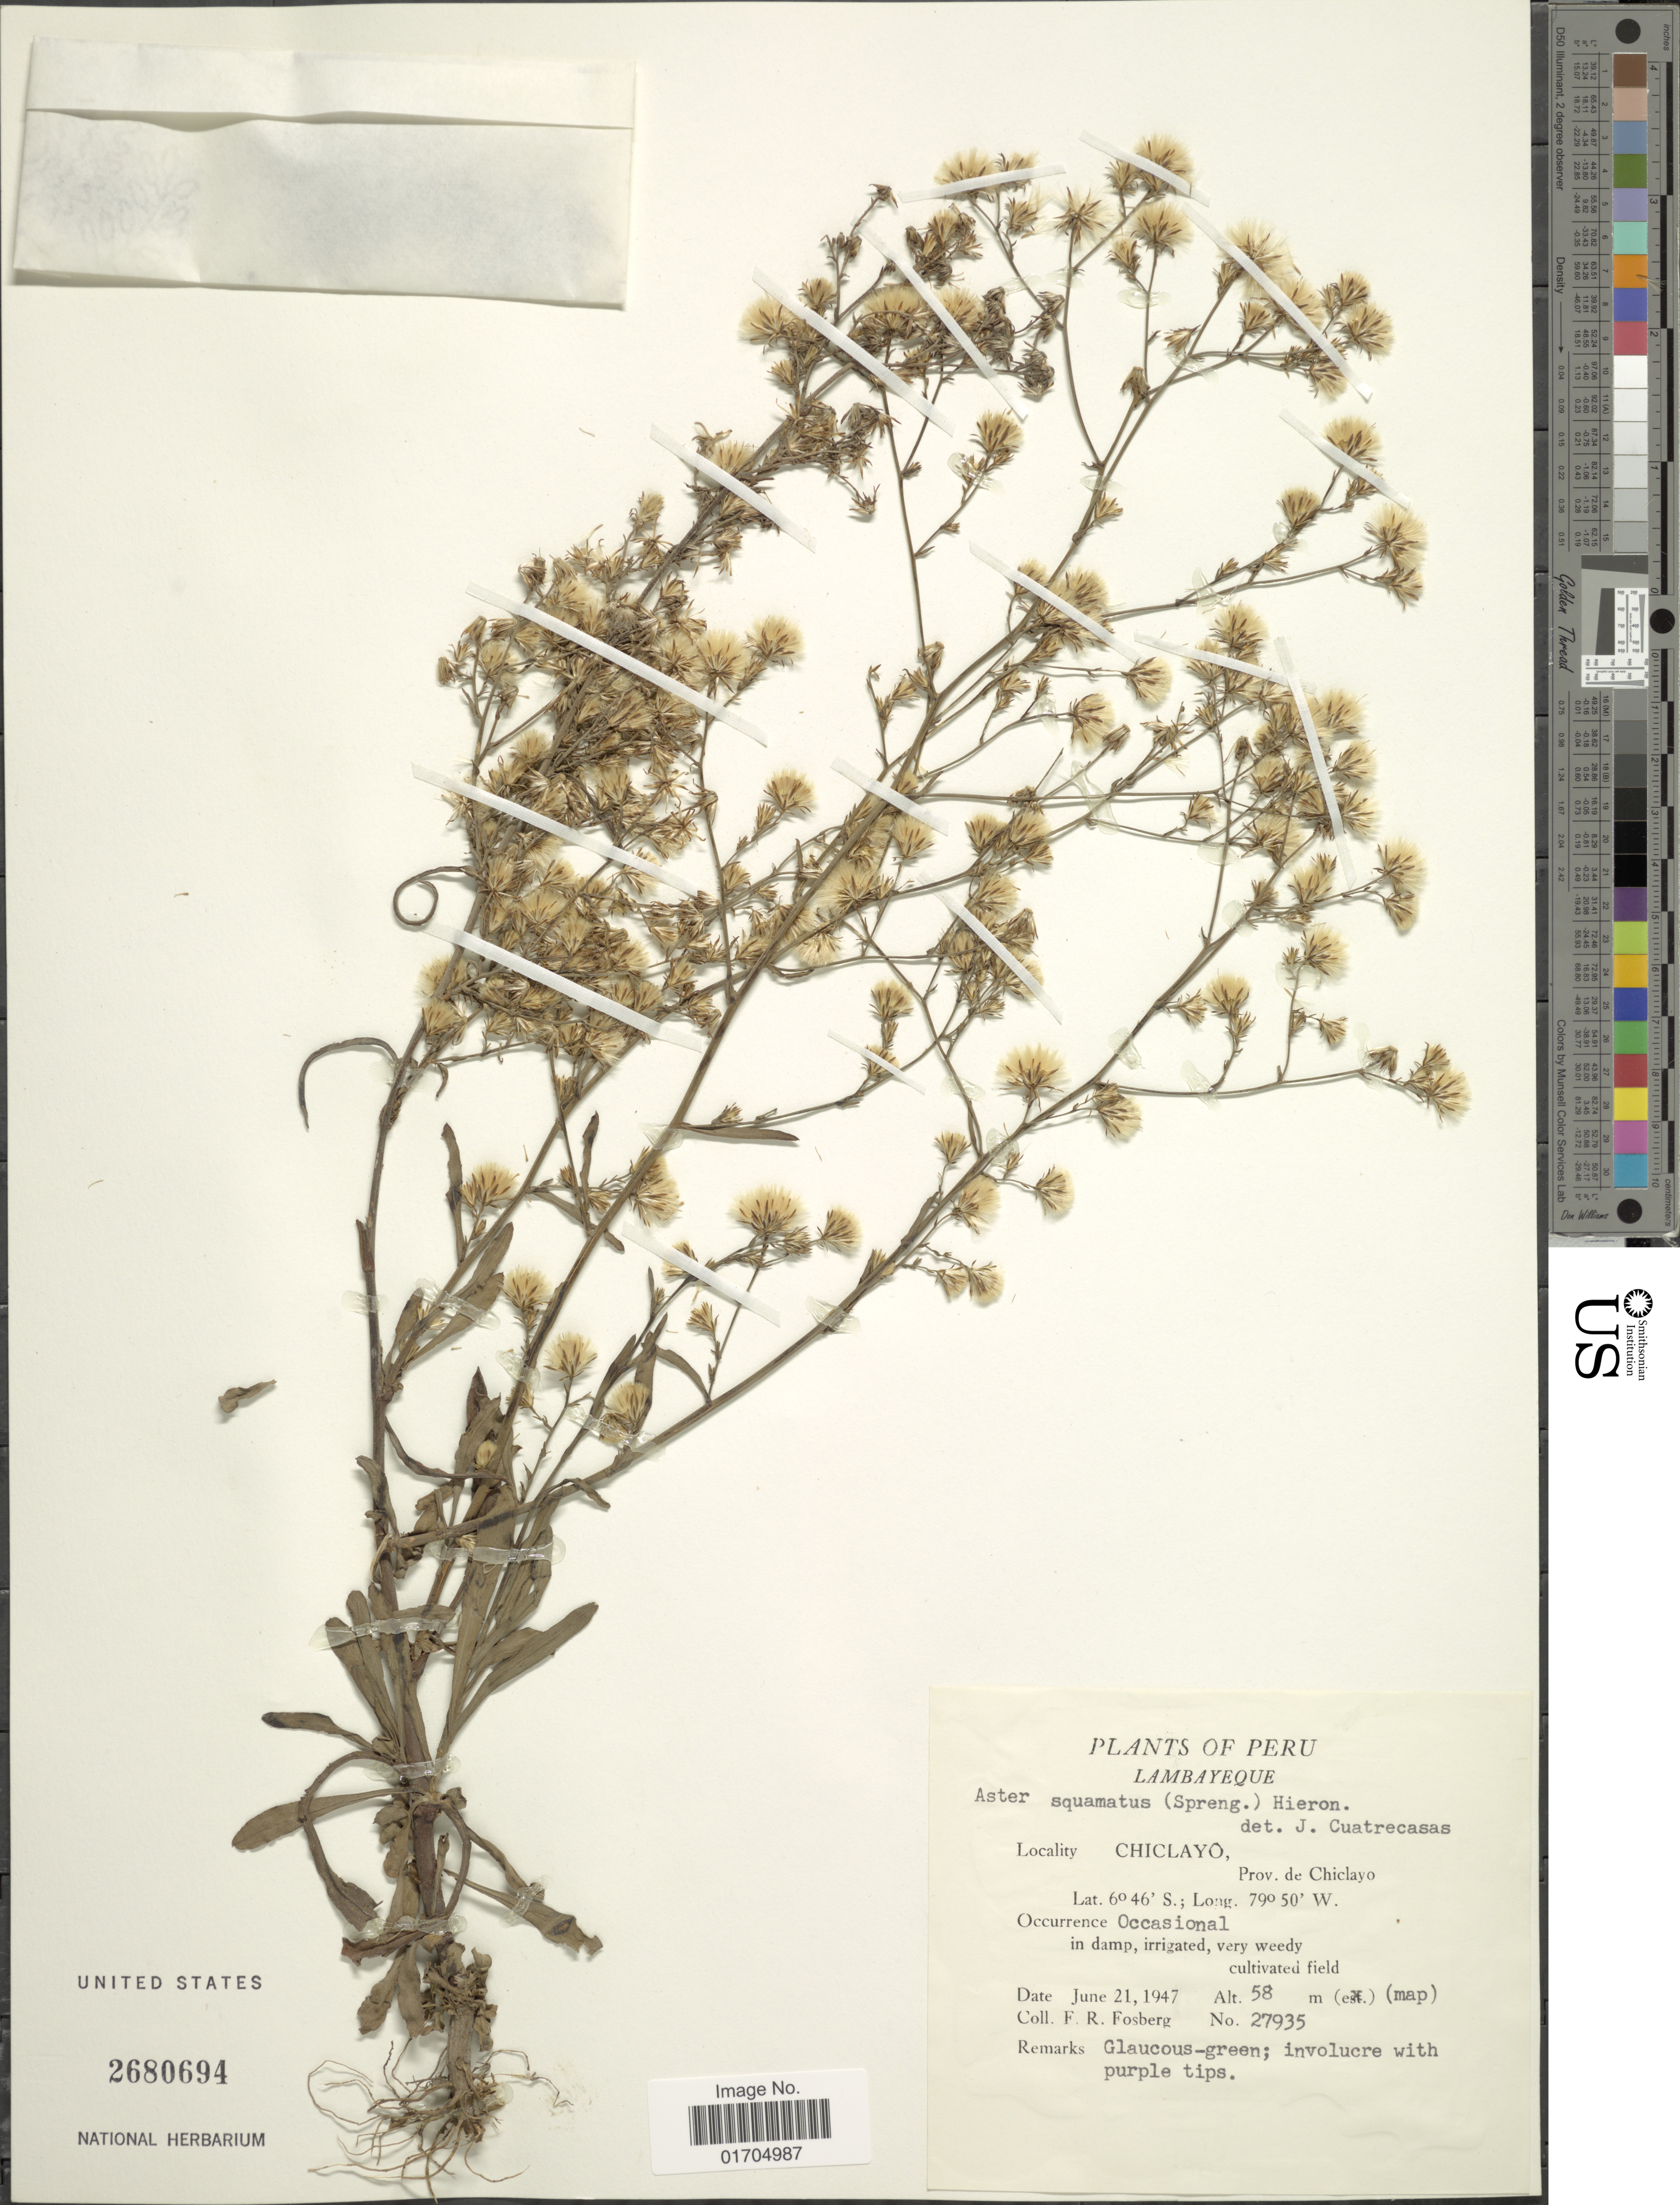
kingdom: Plantae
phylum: Tracheophyta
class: Magnoliopsida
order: Asterales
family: Asteraceae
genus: Symphyotrichum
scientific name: Symphyotrichum squamatum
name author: (Spreng.) G.L. Nesom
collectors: F. R. Fosberg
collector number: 27935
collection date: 1947-06-21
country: Peru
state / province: Lambayeque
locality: Chiclayo, Prov. de Chiclayo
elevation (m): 58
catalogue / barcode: US 2680694